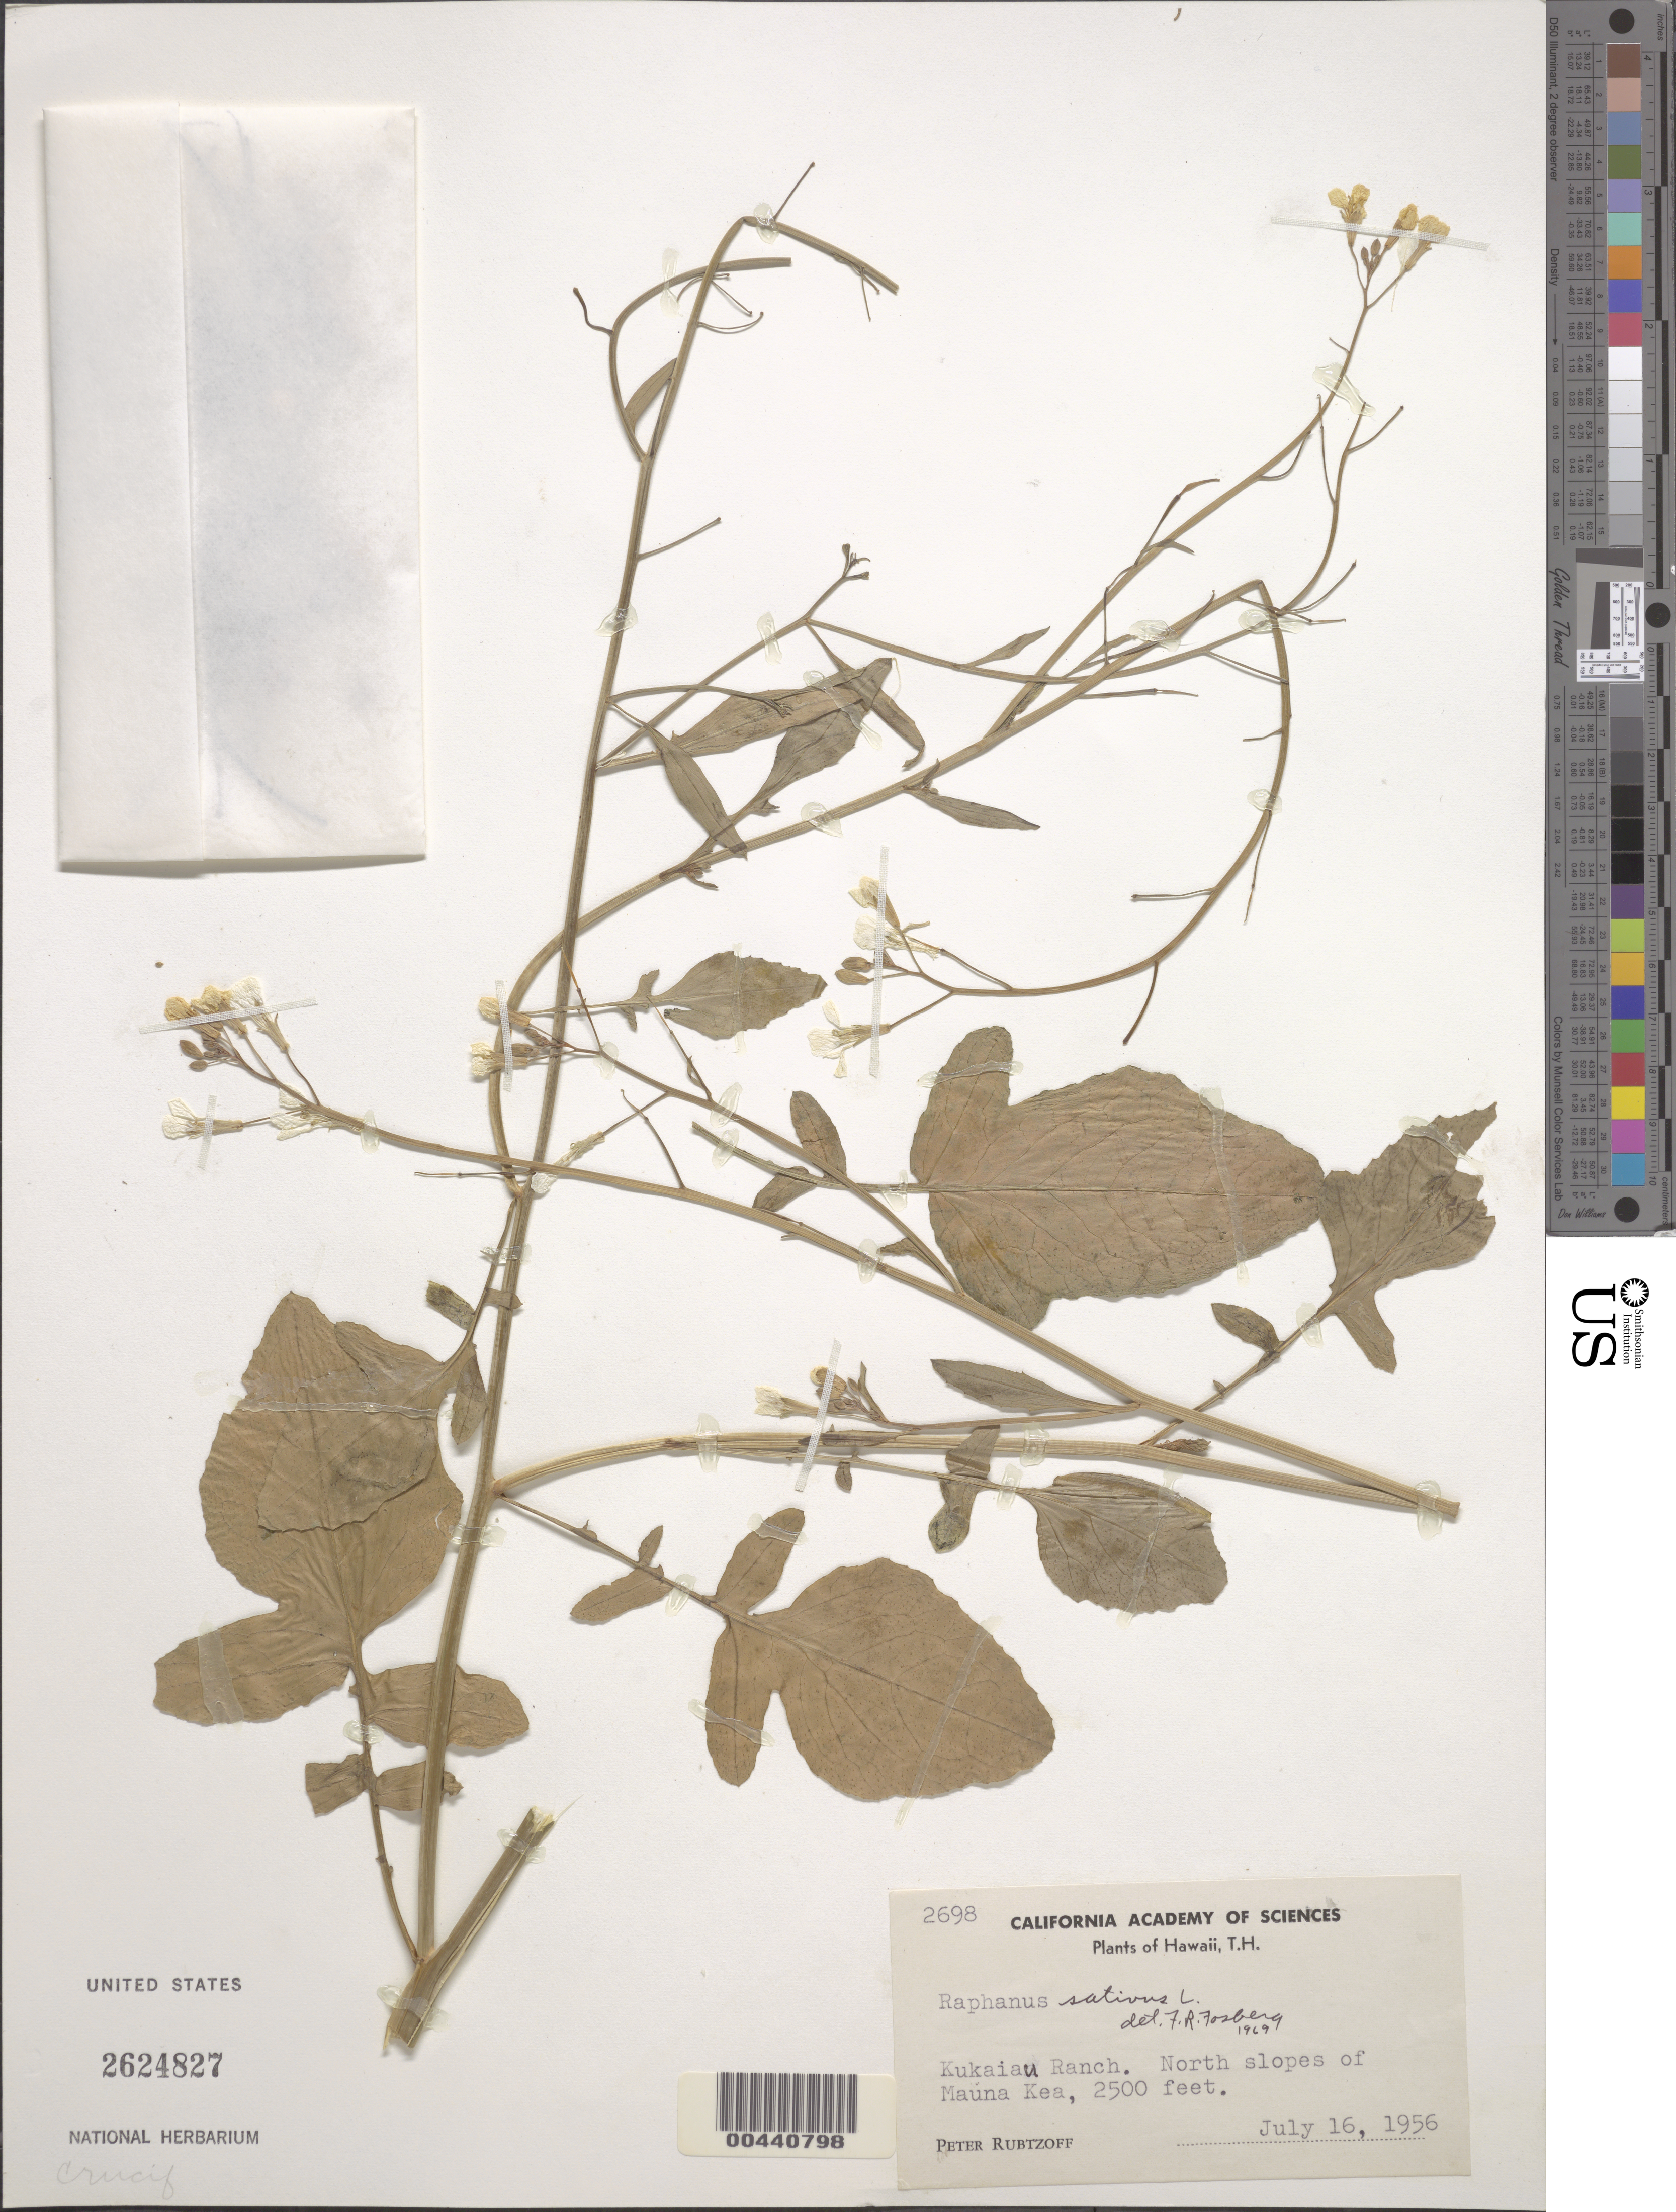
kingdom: Plantae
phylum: Tracheophyta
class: Magnoliopsida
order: Brassicales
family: Brassicaceae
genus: Raphanus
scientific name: Raphanus sativus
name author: L.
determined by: Fosberg, F. R.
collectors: P. Rubtzoff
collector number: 2698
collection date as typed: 16 Jul 1956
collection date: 1956-07-16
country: United States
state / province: Hawaii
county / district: Hawaii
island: Hawaii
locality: Kukaiau Ranch. N slopes of Mauna Kea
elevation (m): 762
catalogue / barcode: US 2624827